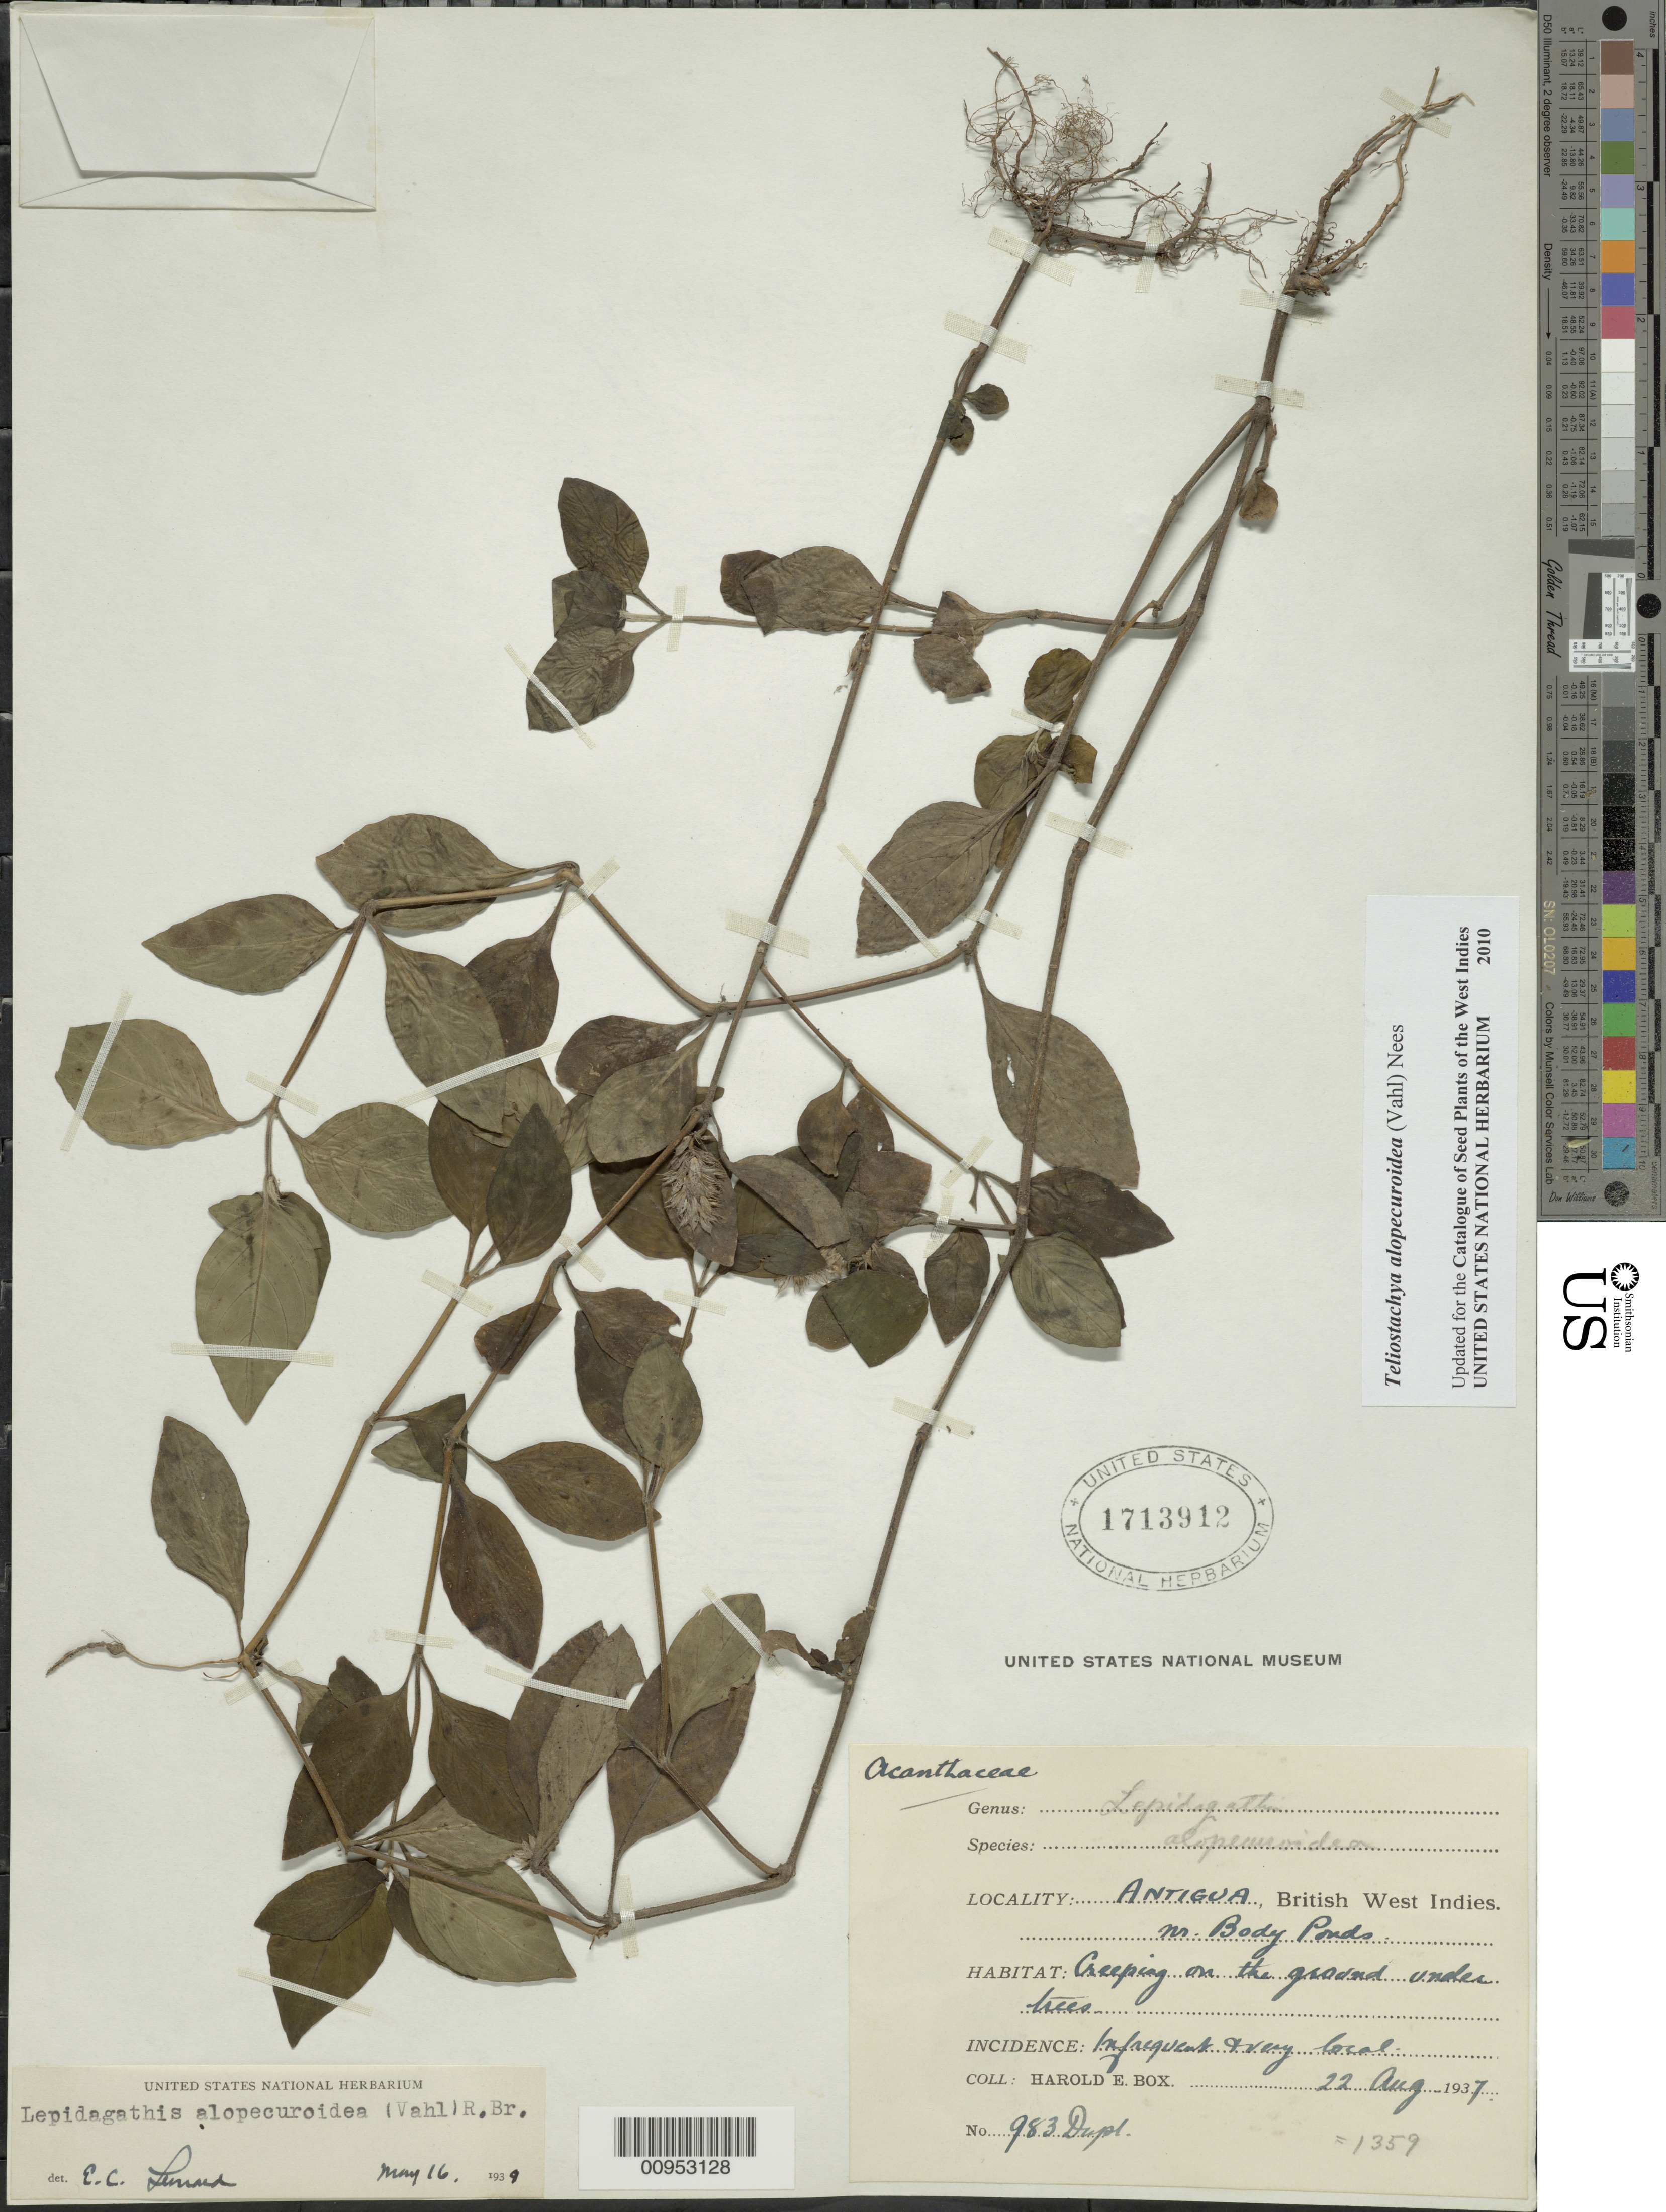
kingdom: Plantae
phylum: Tracheophyta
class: Magnoliopsida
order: Lamiales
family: Acanthaceae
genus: Teliostachya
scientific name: Teliostachya alopecuroidea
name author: (Vahl) Nees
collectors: H. E. Box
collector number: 983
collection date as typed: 22 Aug 1937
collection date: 1937-08-22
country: Antigua and Barbuda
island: Antigua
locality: Near Body Bonda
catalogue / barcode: US 1713912